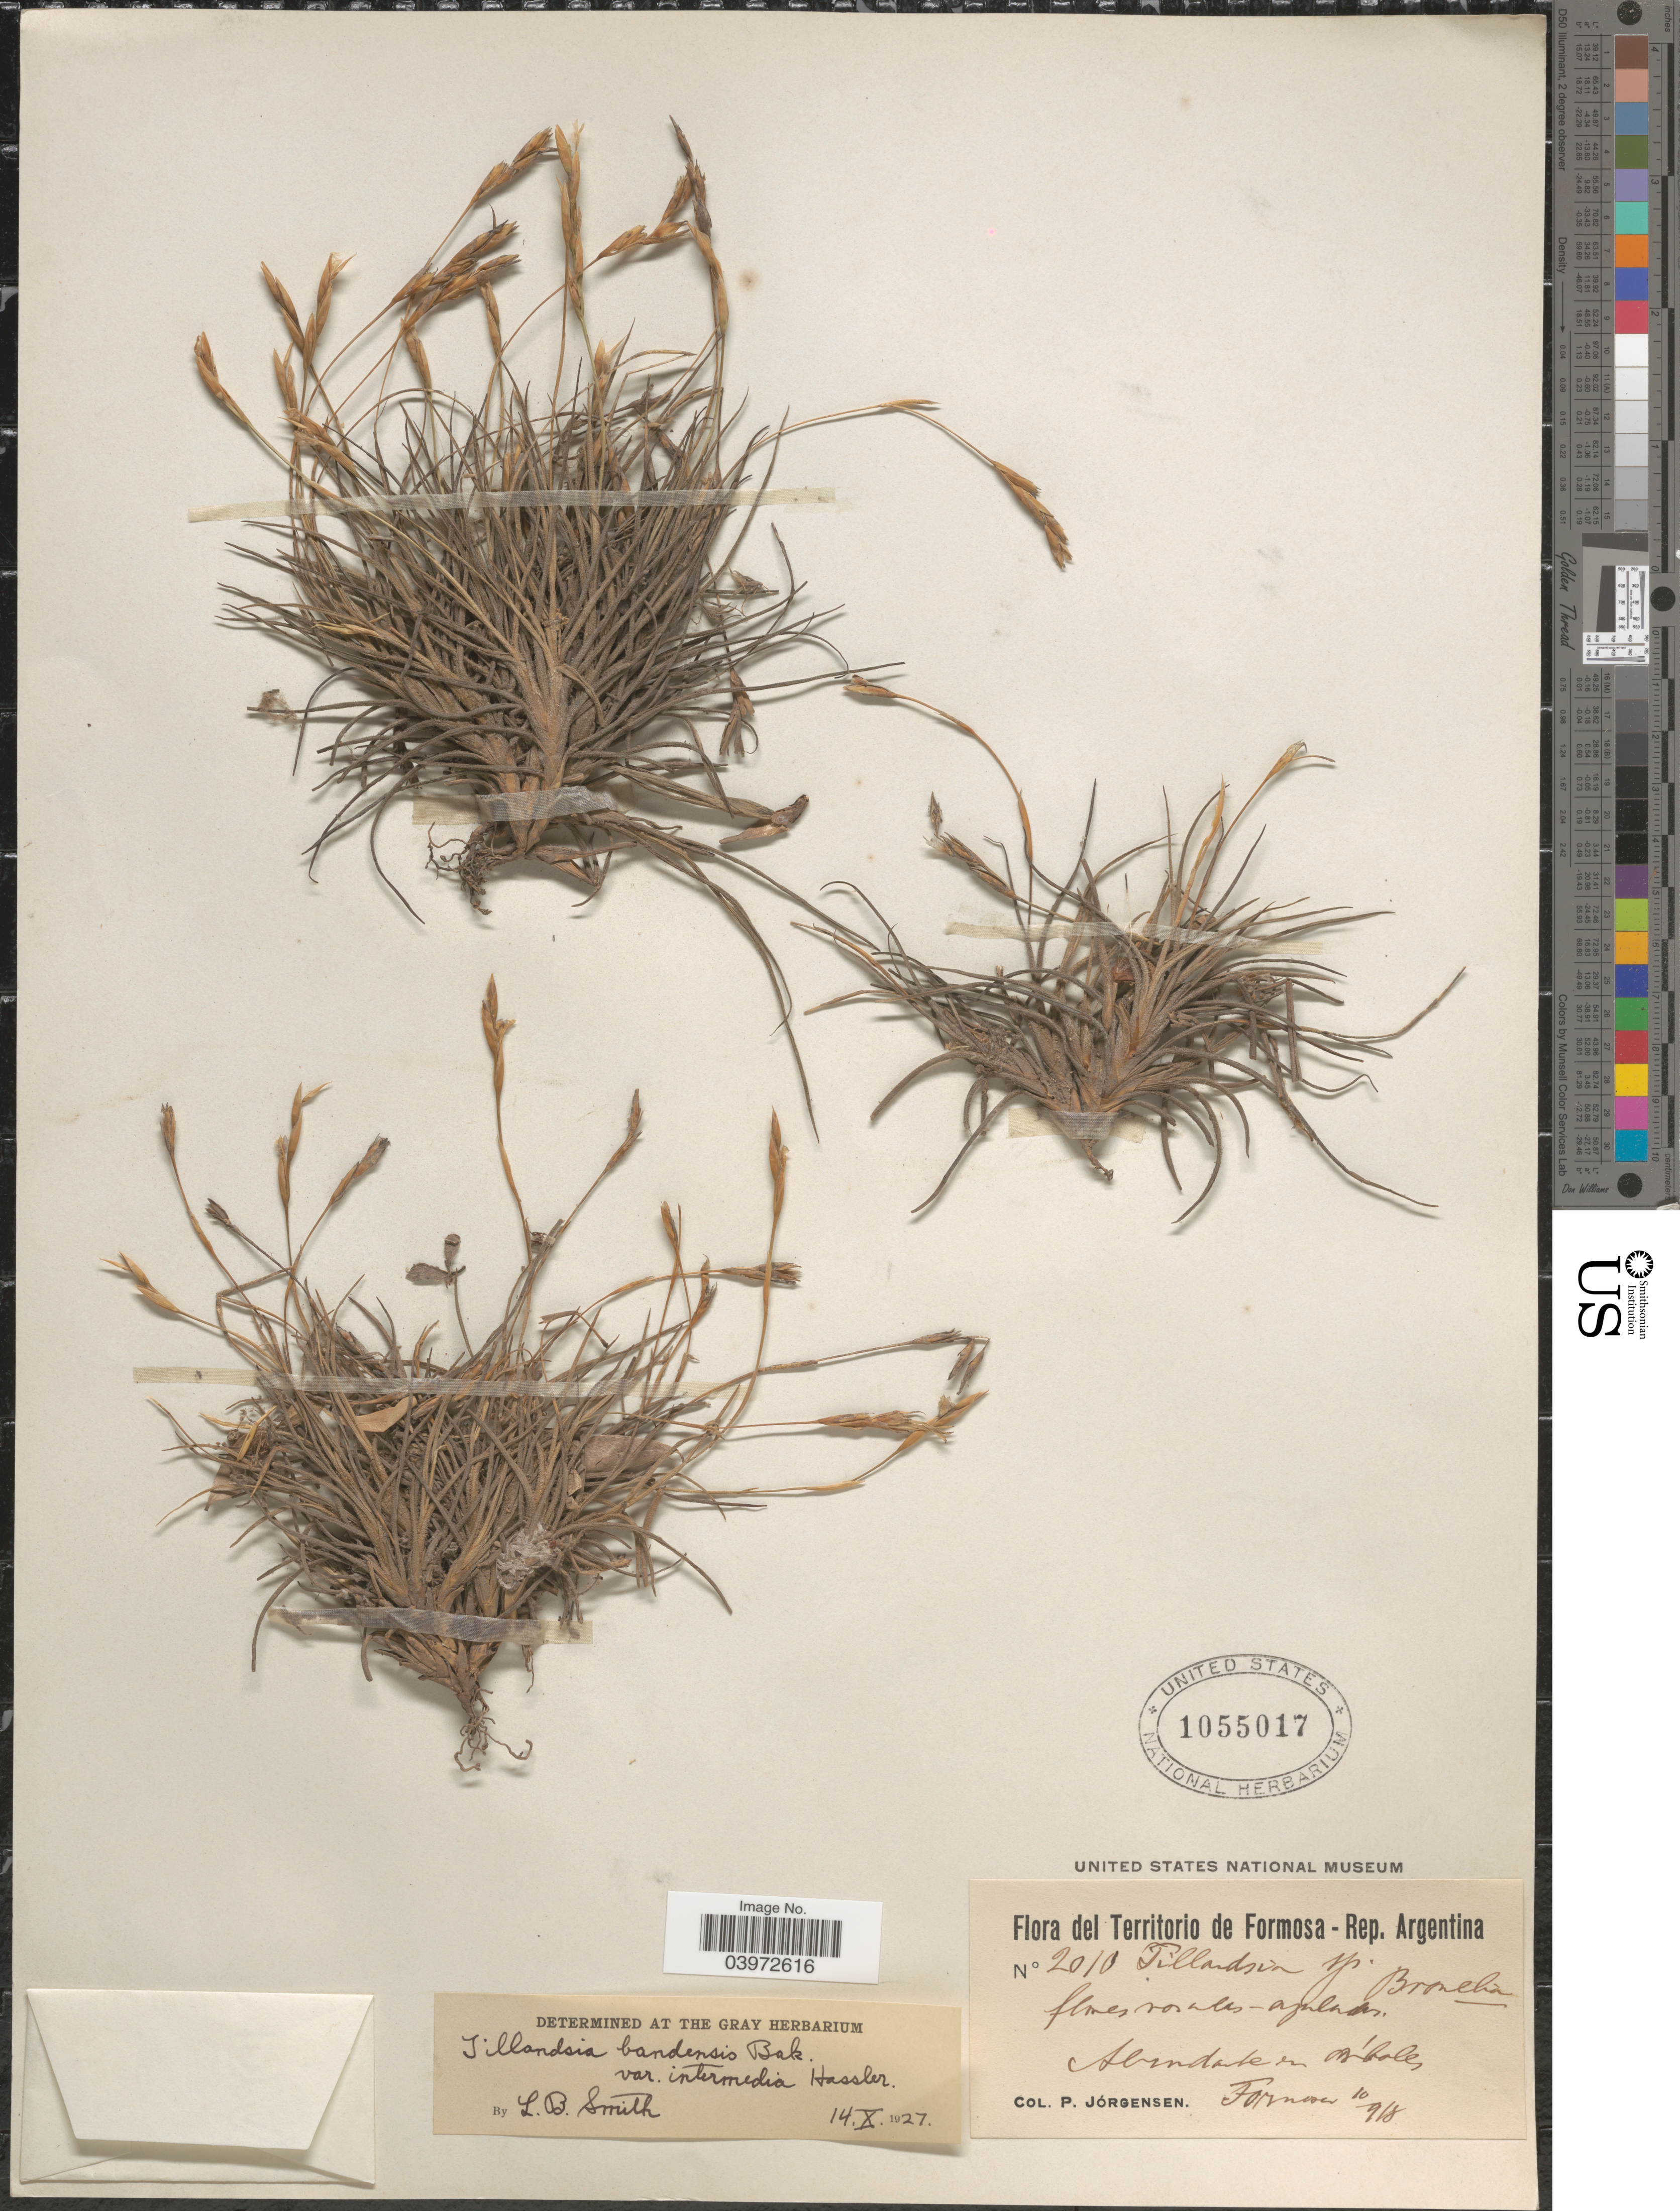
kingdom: Plantae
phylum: Tracheophyta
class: Liliopsida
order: Poales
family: Bromeliaceae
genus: Tillandsia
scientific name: Tillandsia bandensis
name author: Baker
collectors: P. Jörgensen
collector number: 2010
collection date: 1918-10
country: Argentina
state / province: Formosa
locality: Formosa.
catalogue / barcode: US 1055017